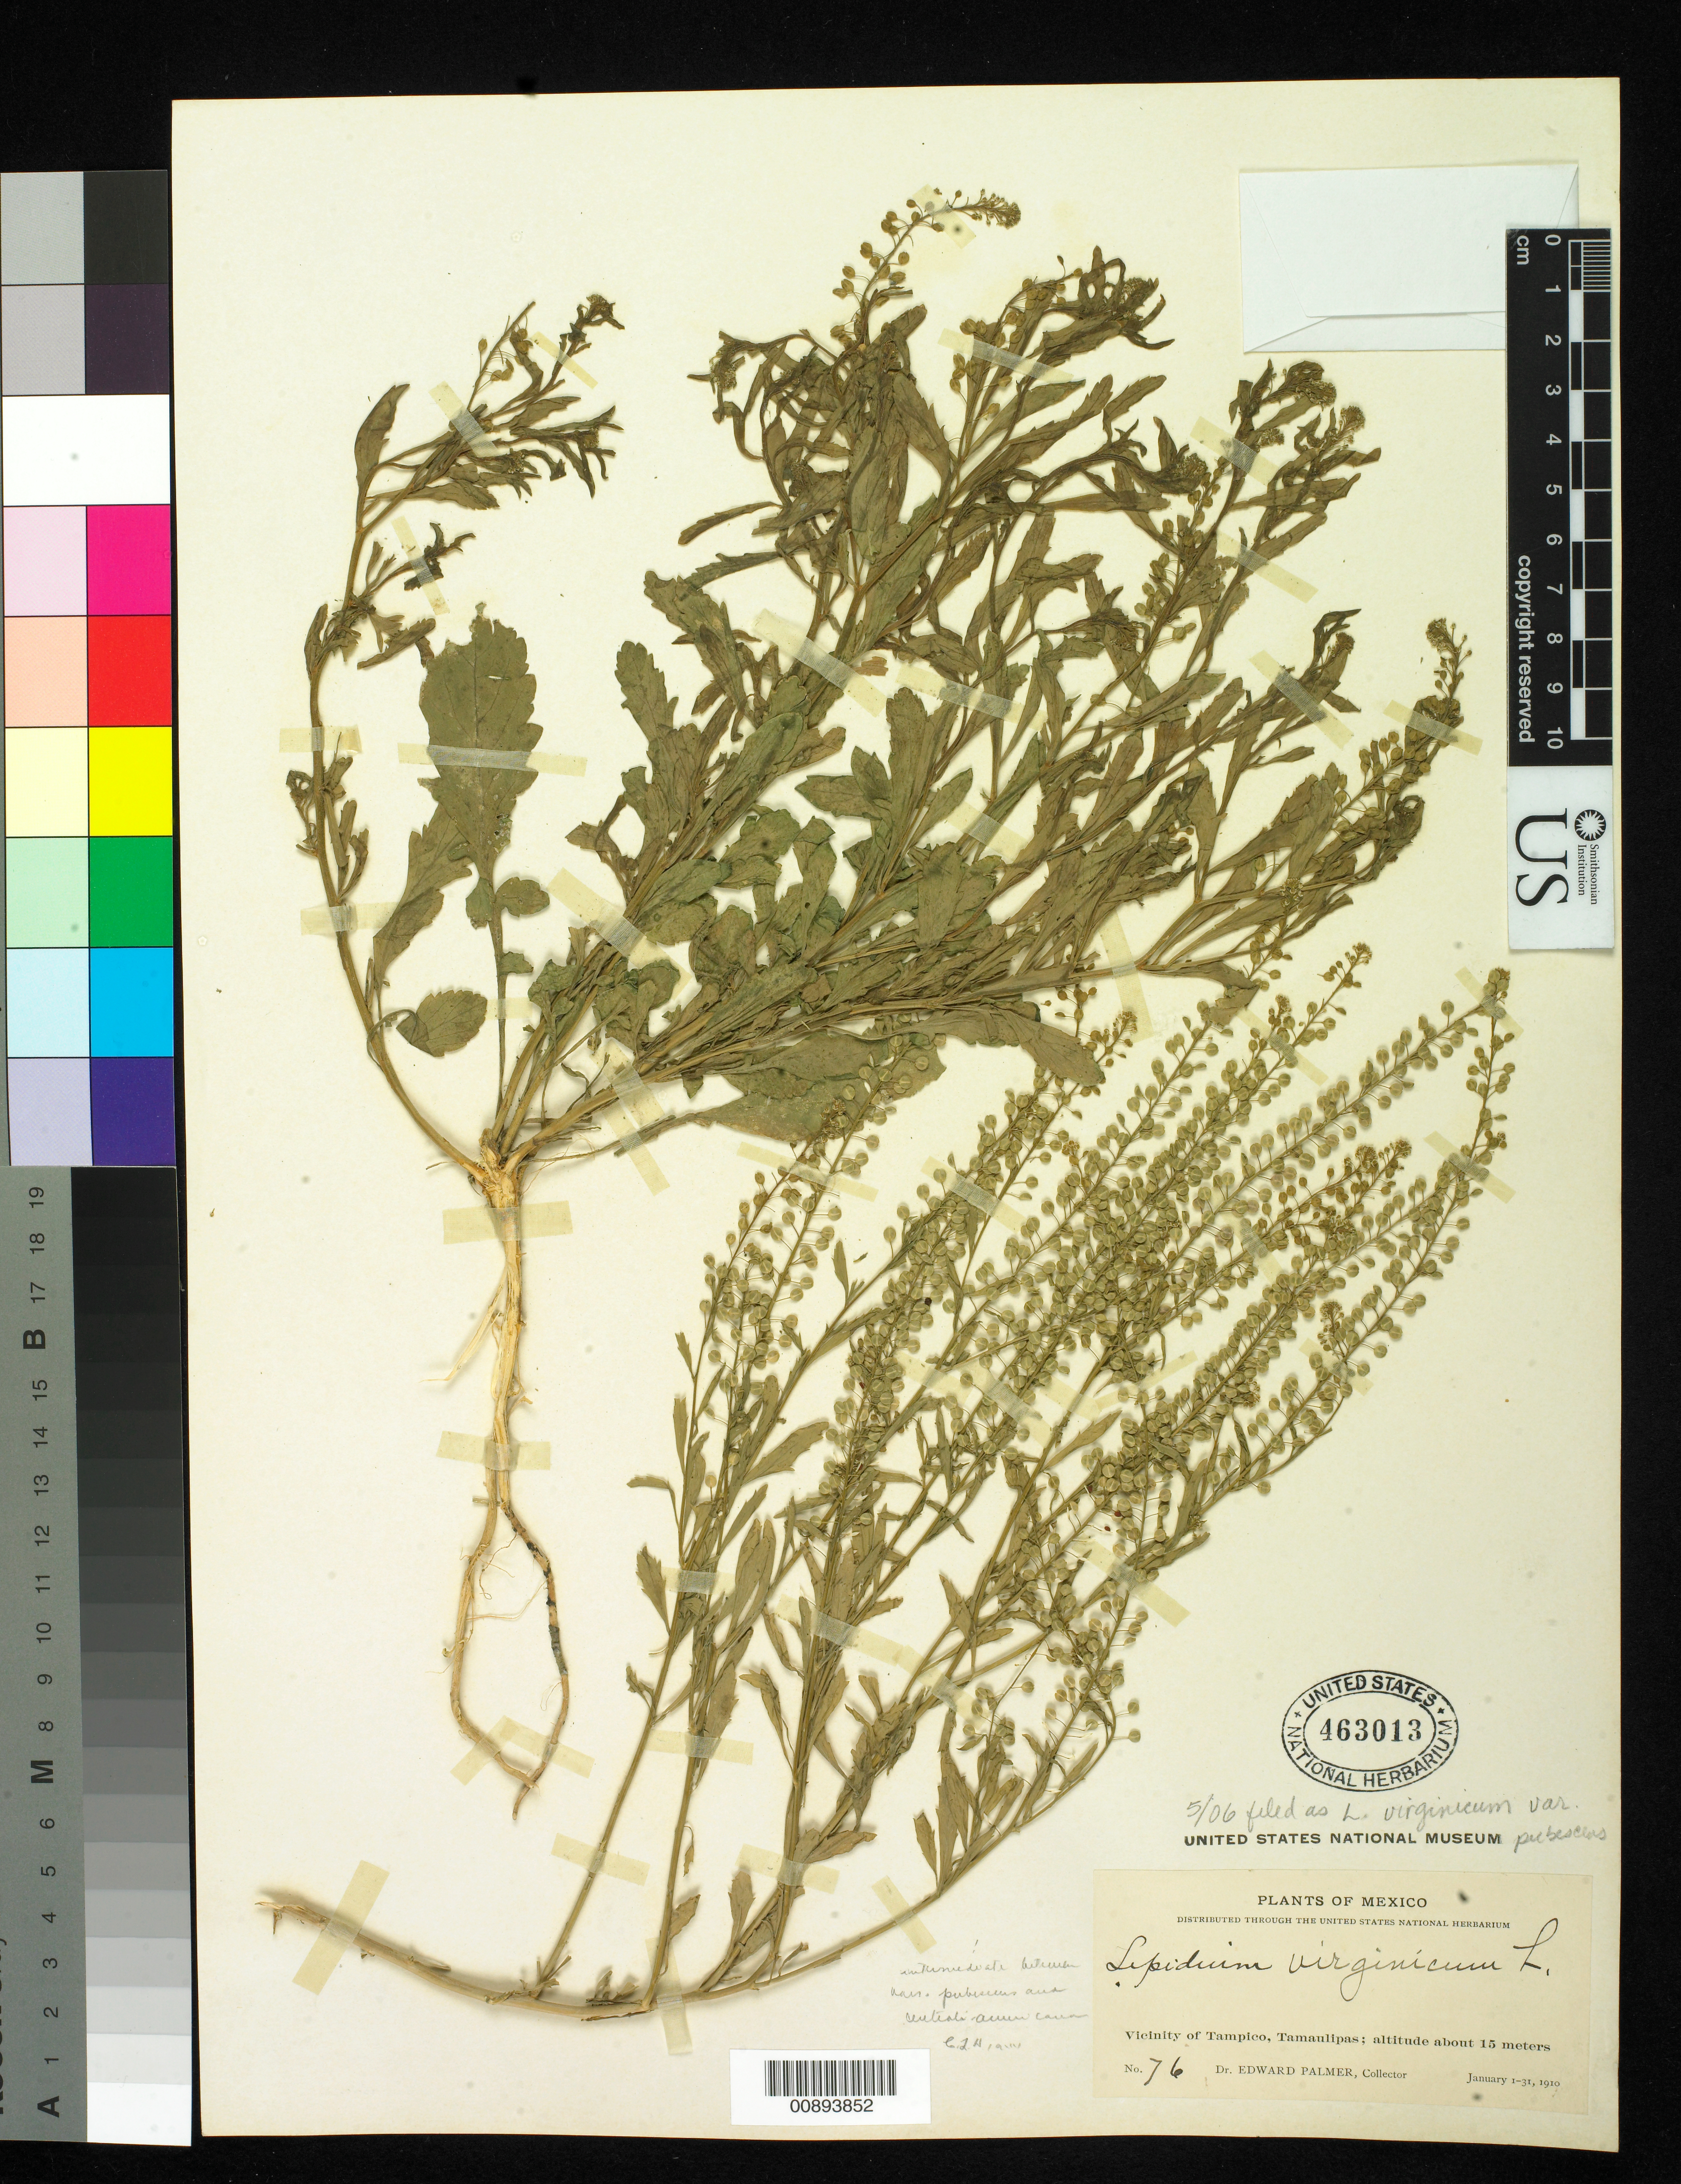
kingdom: Plantae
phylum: Tracheophyta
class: Magnoliopsida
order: Brassicales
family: Brassicaceae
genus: Lepidium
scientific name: Lepidium virginicum var. pubescens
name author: (Greene) C.L. Hitchc.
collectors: E. Palmer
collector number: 76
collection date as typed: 01 Jan 1910 to 31 Jan 1910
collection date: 1910-01-01/1910-01-31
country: Mexico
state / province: Tamaulipas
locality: Vicinity of Tampico, Tamaulipas.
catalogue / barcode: US 463013